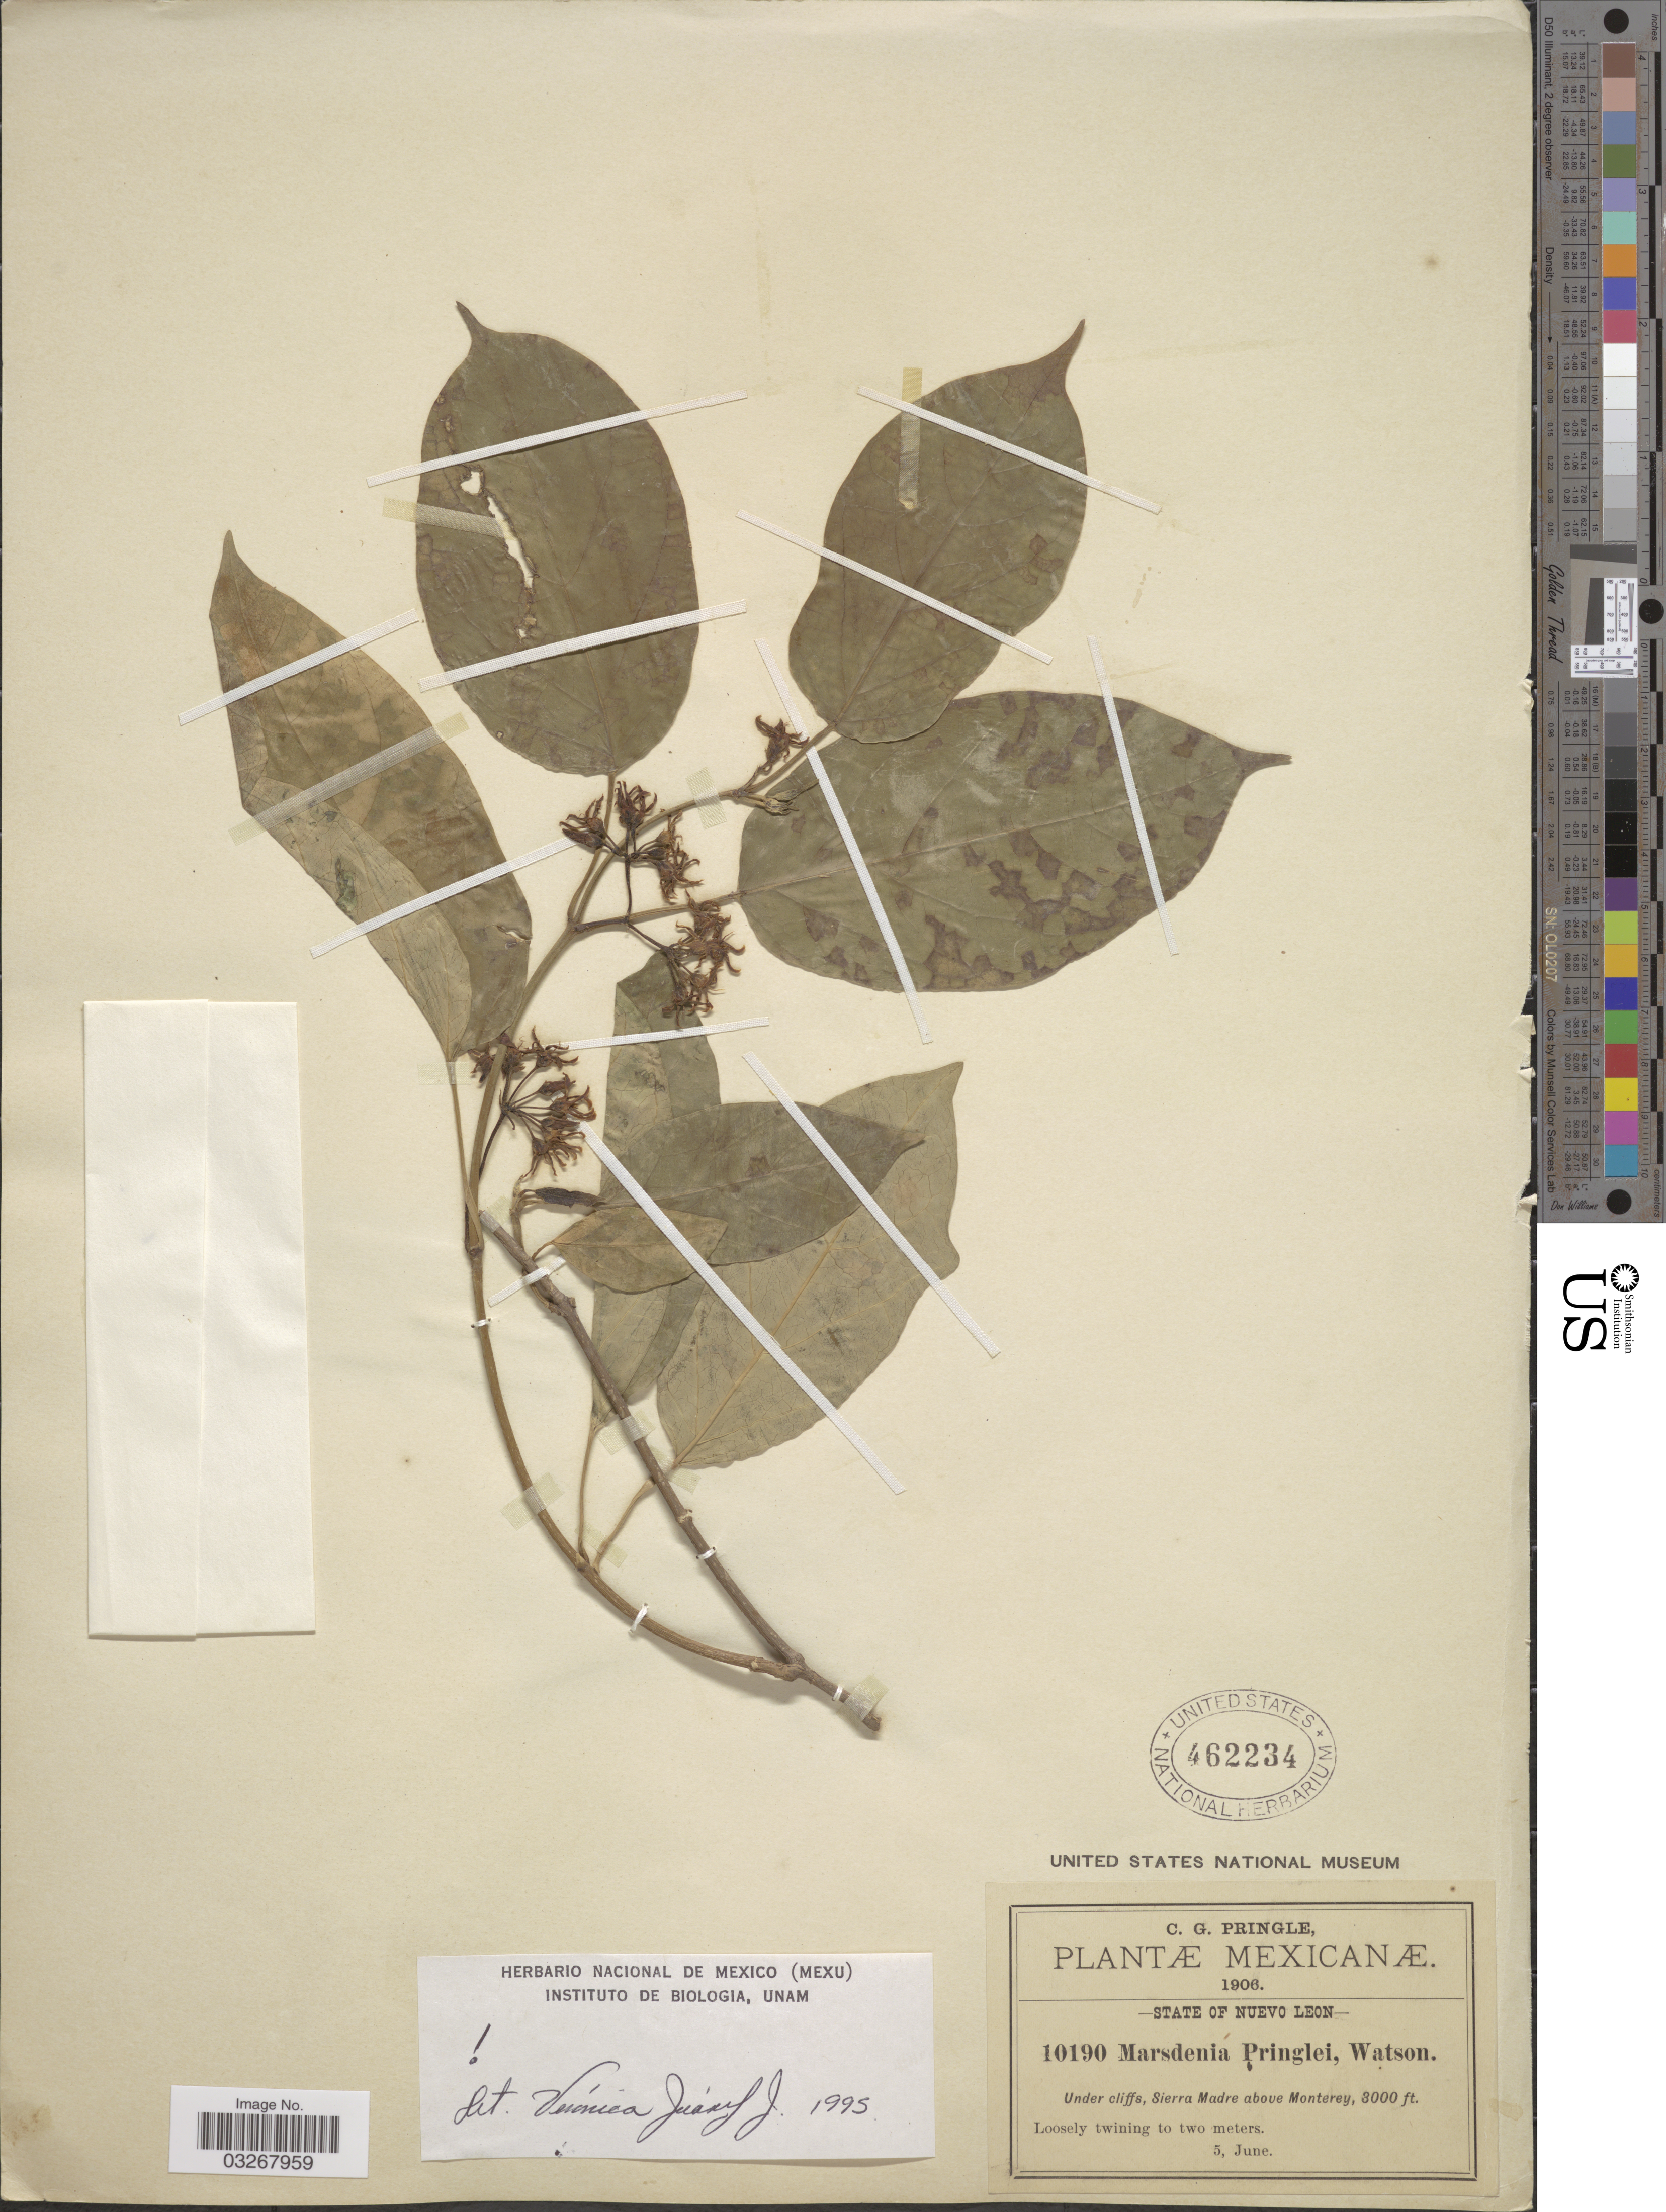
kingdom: Plantae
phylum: Tracheophyta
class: Magnoliopsida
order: Gentianales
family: Apocynaceae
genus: Marsdenia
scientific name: Marsdenia pringlei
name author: S. Watson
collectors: C. G. Pringle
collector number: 10190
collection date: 1906-06-05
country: Mexico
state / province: Nuevo León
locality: Under cliffs, Sierra Madre above Monterey.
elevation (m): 914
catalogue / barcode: US 462234